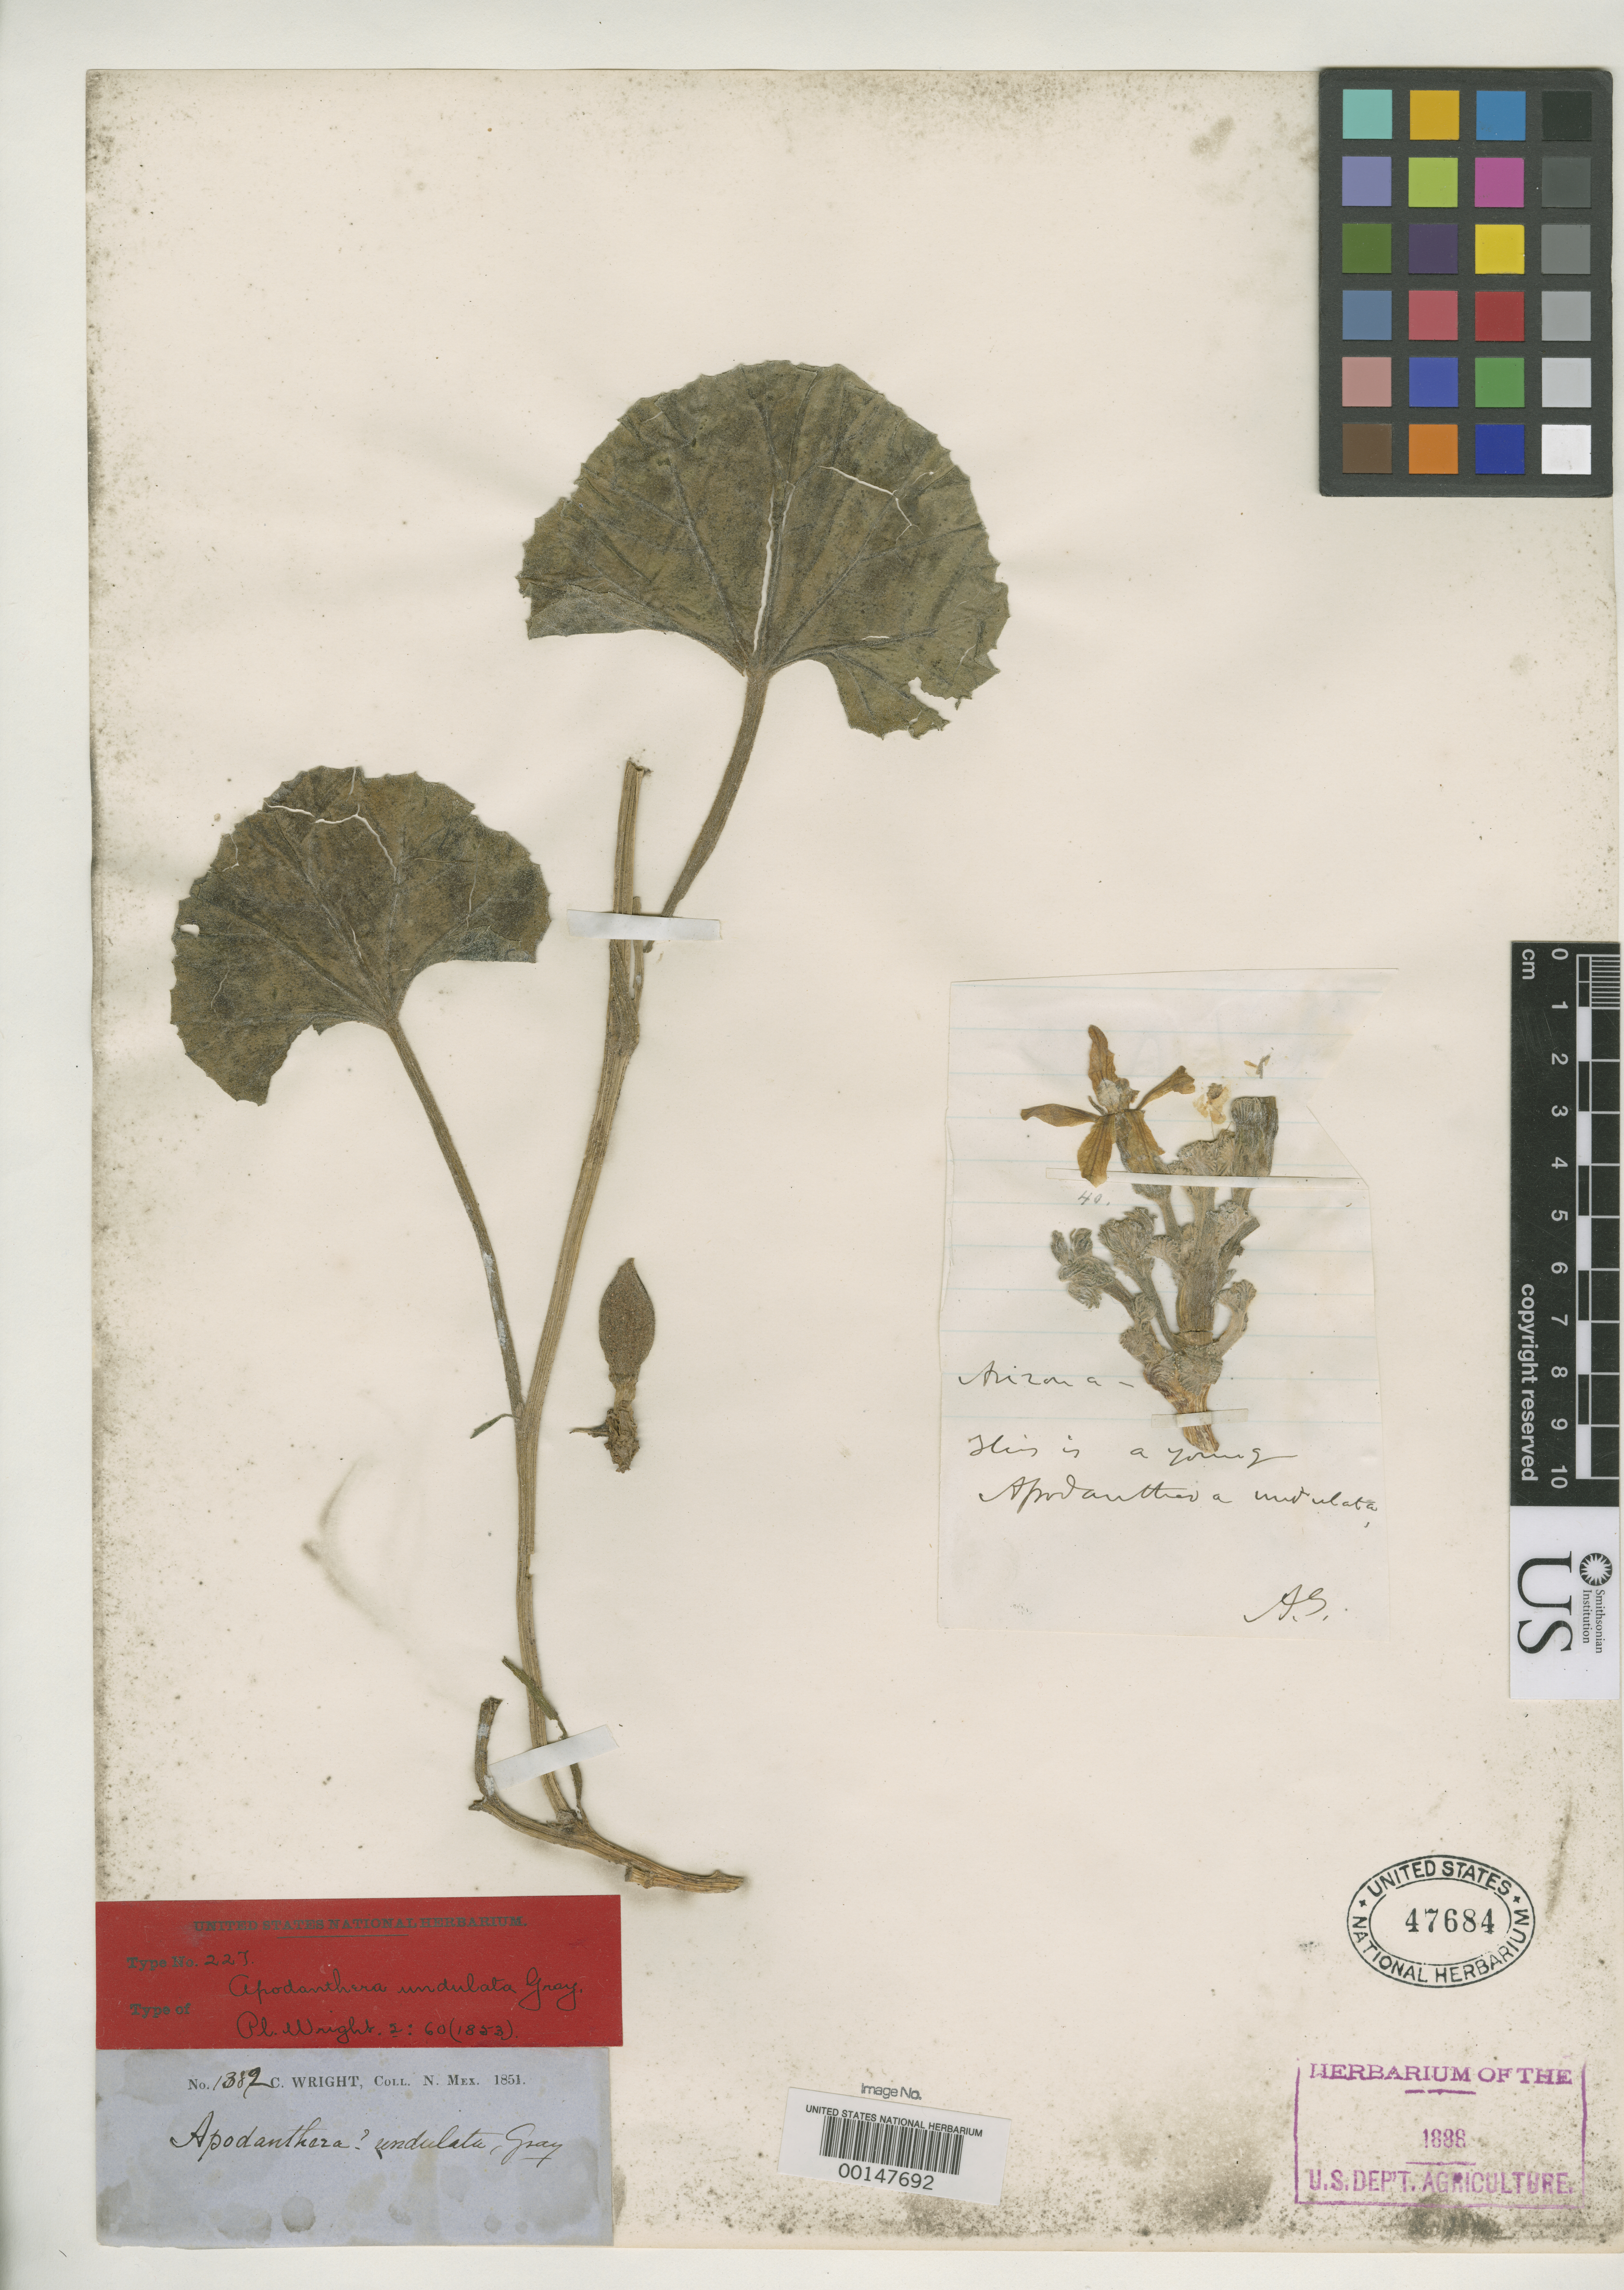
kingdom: Plantae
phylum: Tracheophyta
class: Magnoliopsida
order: Cucurbitales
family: Cucurbitaceae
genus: Apodanthera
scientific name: Apodanthera undulata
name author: A. Gray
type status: Type Collection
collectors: C. Wright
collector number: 1382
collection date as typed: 1851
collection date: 1851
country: United States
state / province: Arizona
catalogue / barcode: US 47684